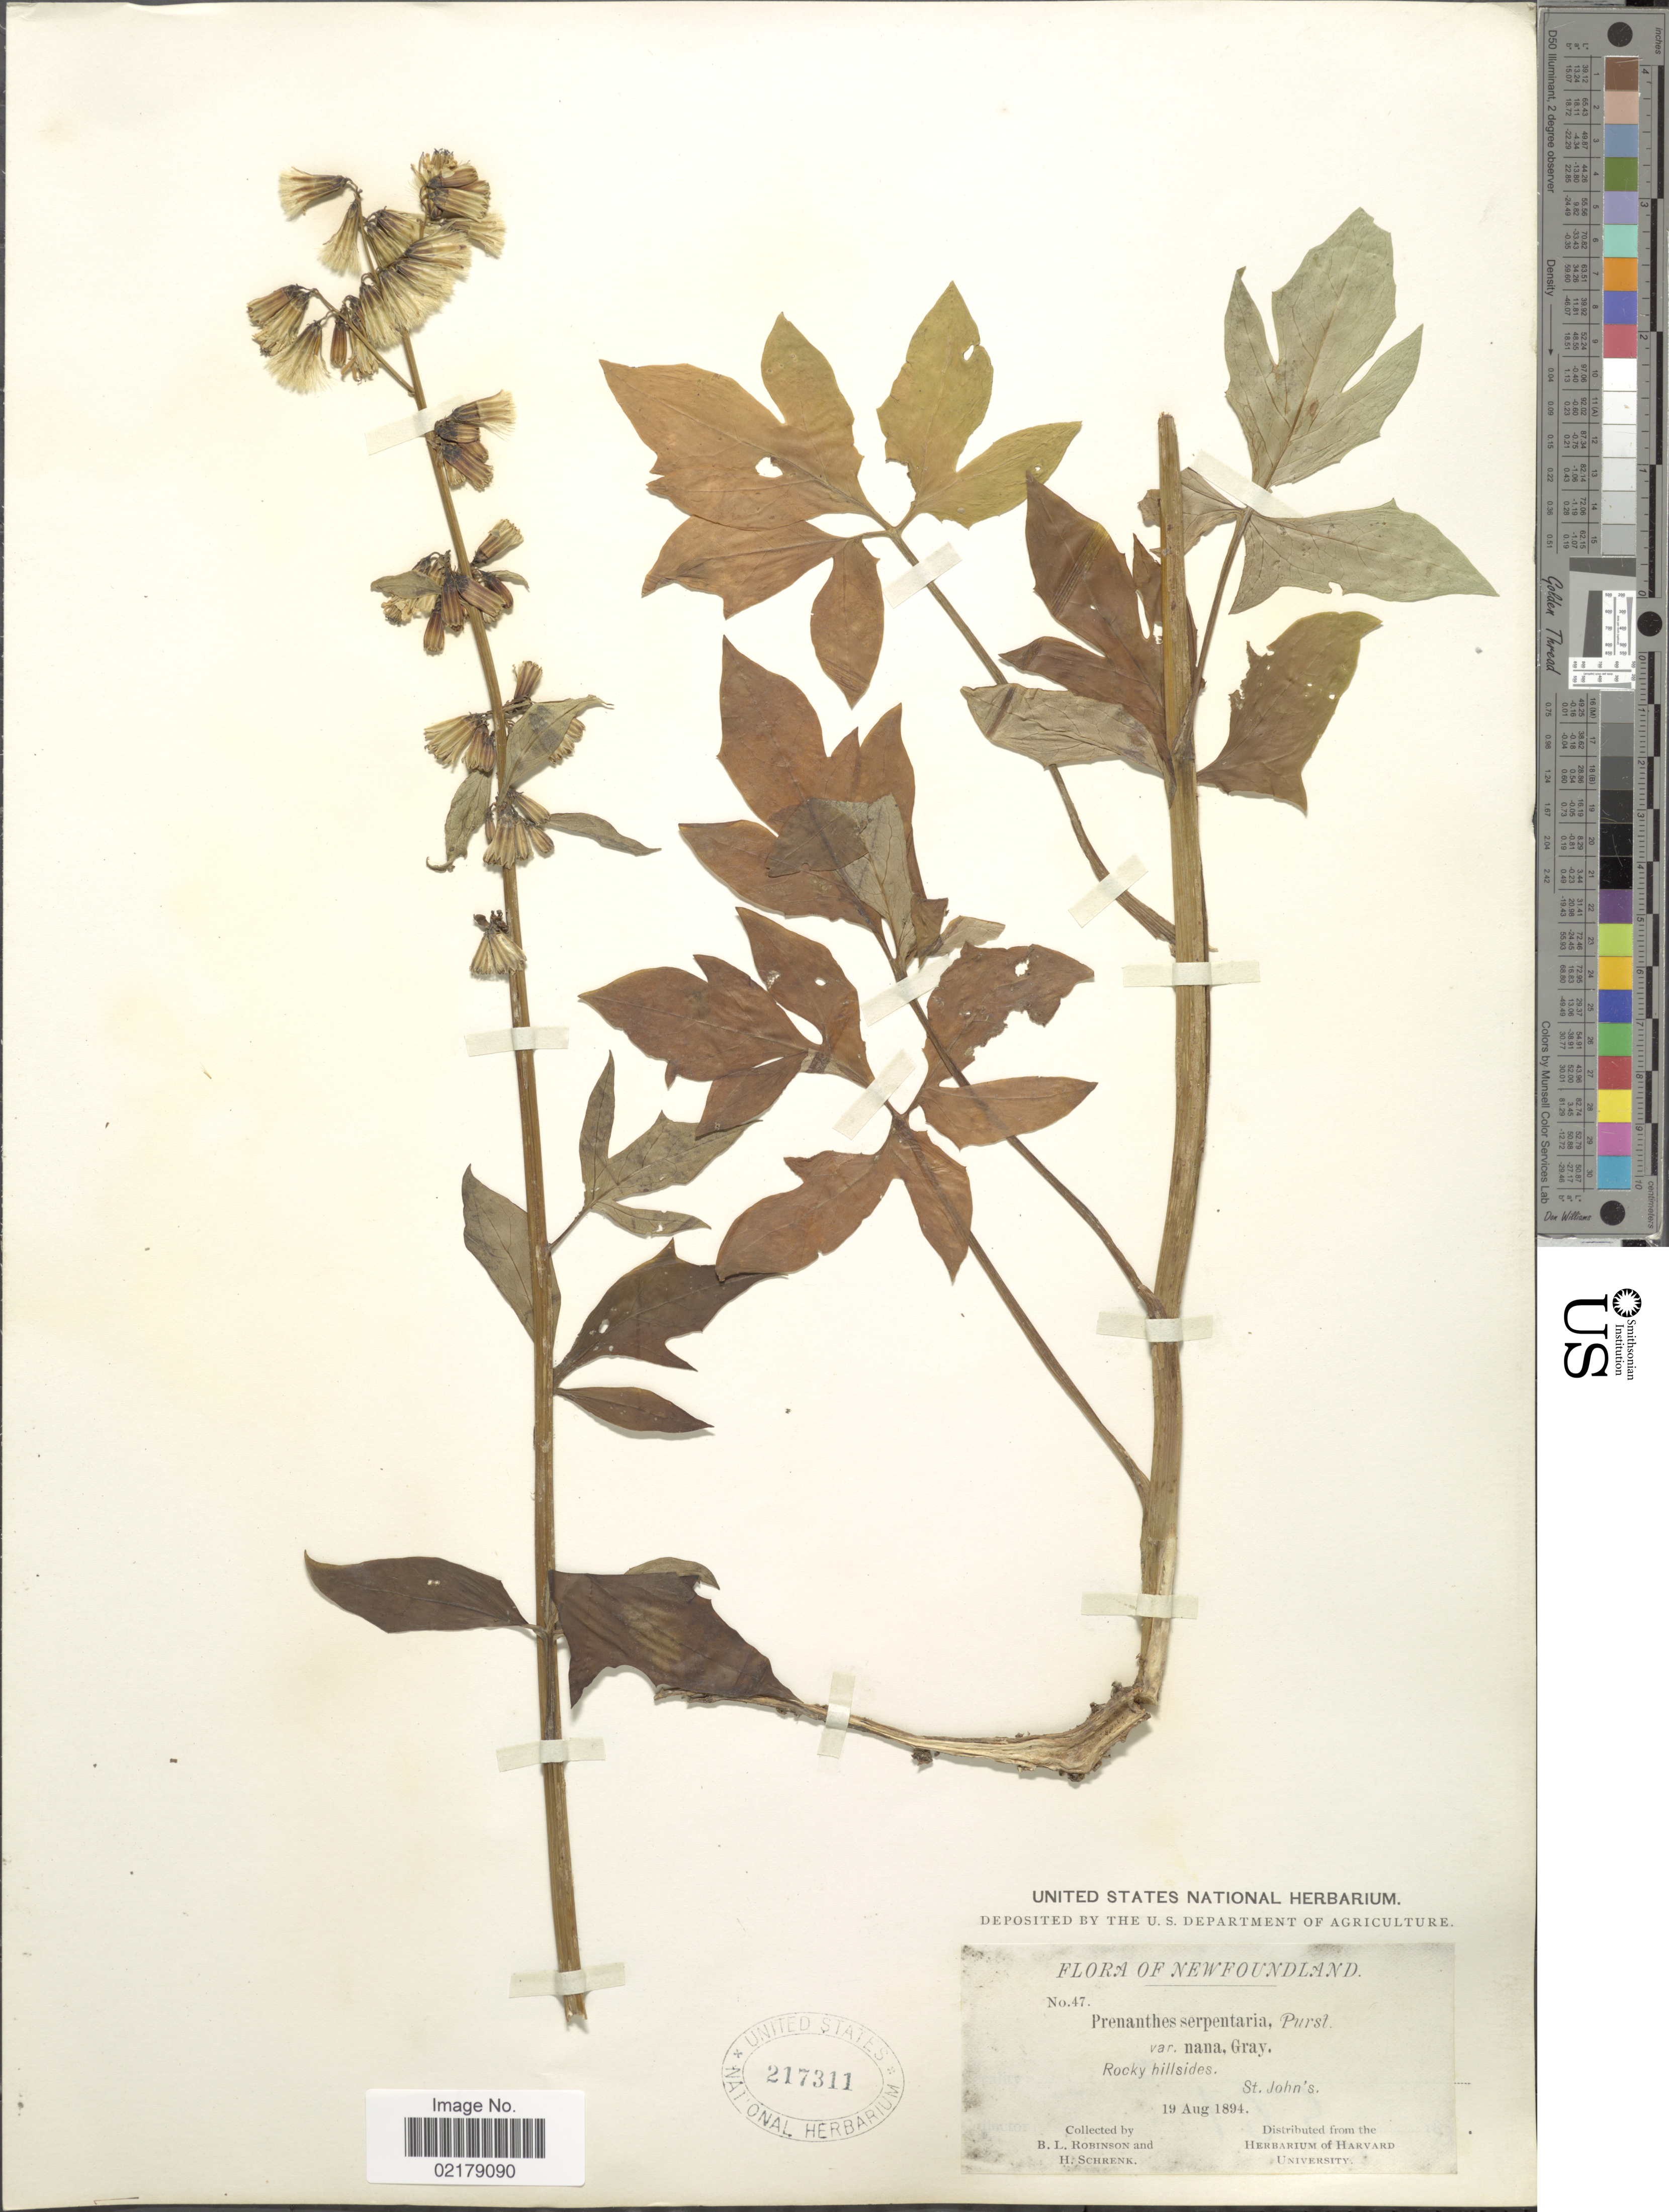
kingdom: Plantae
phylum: Tracheophyta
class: Magnoliopsida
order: Asterales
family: Asteraceae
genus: Nabalus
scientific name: Nabalus trifoliolatus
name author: Cass.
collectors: B. L. Robinson & H. v. Schrenk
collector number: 47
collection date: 1894-08-19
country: Canada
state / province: Newfoundland and Labrador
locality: Rocky hillsides. St. John's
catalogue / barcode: US 217311